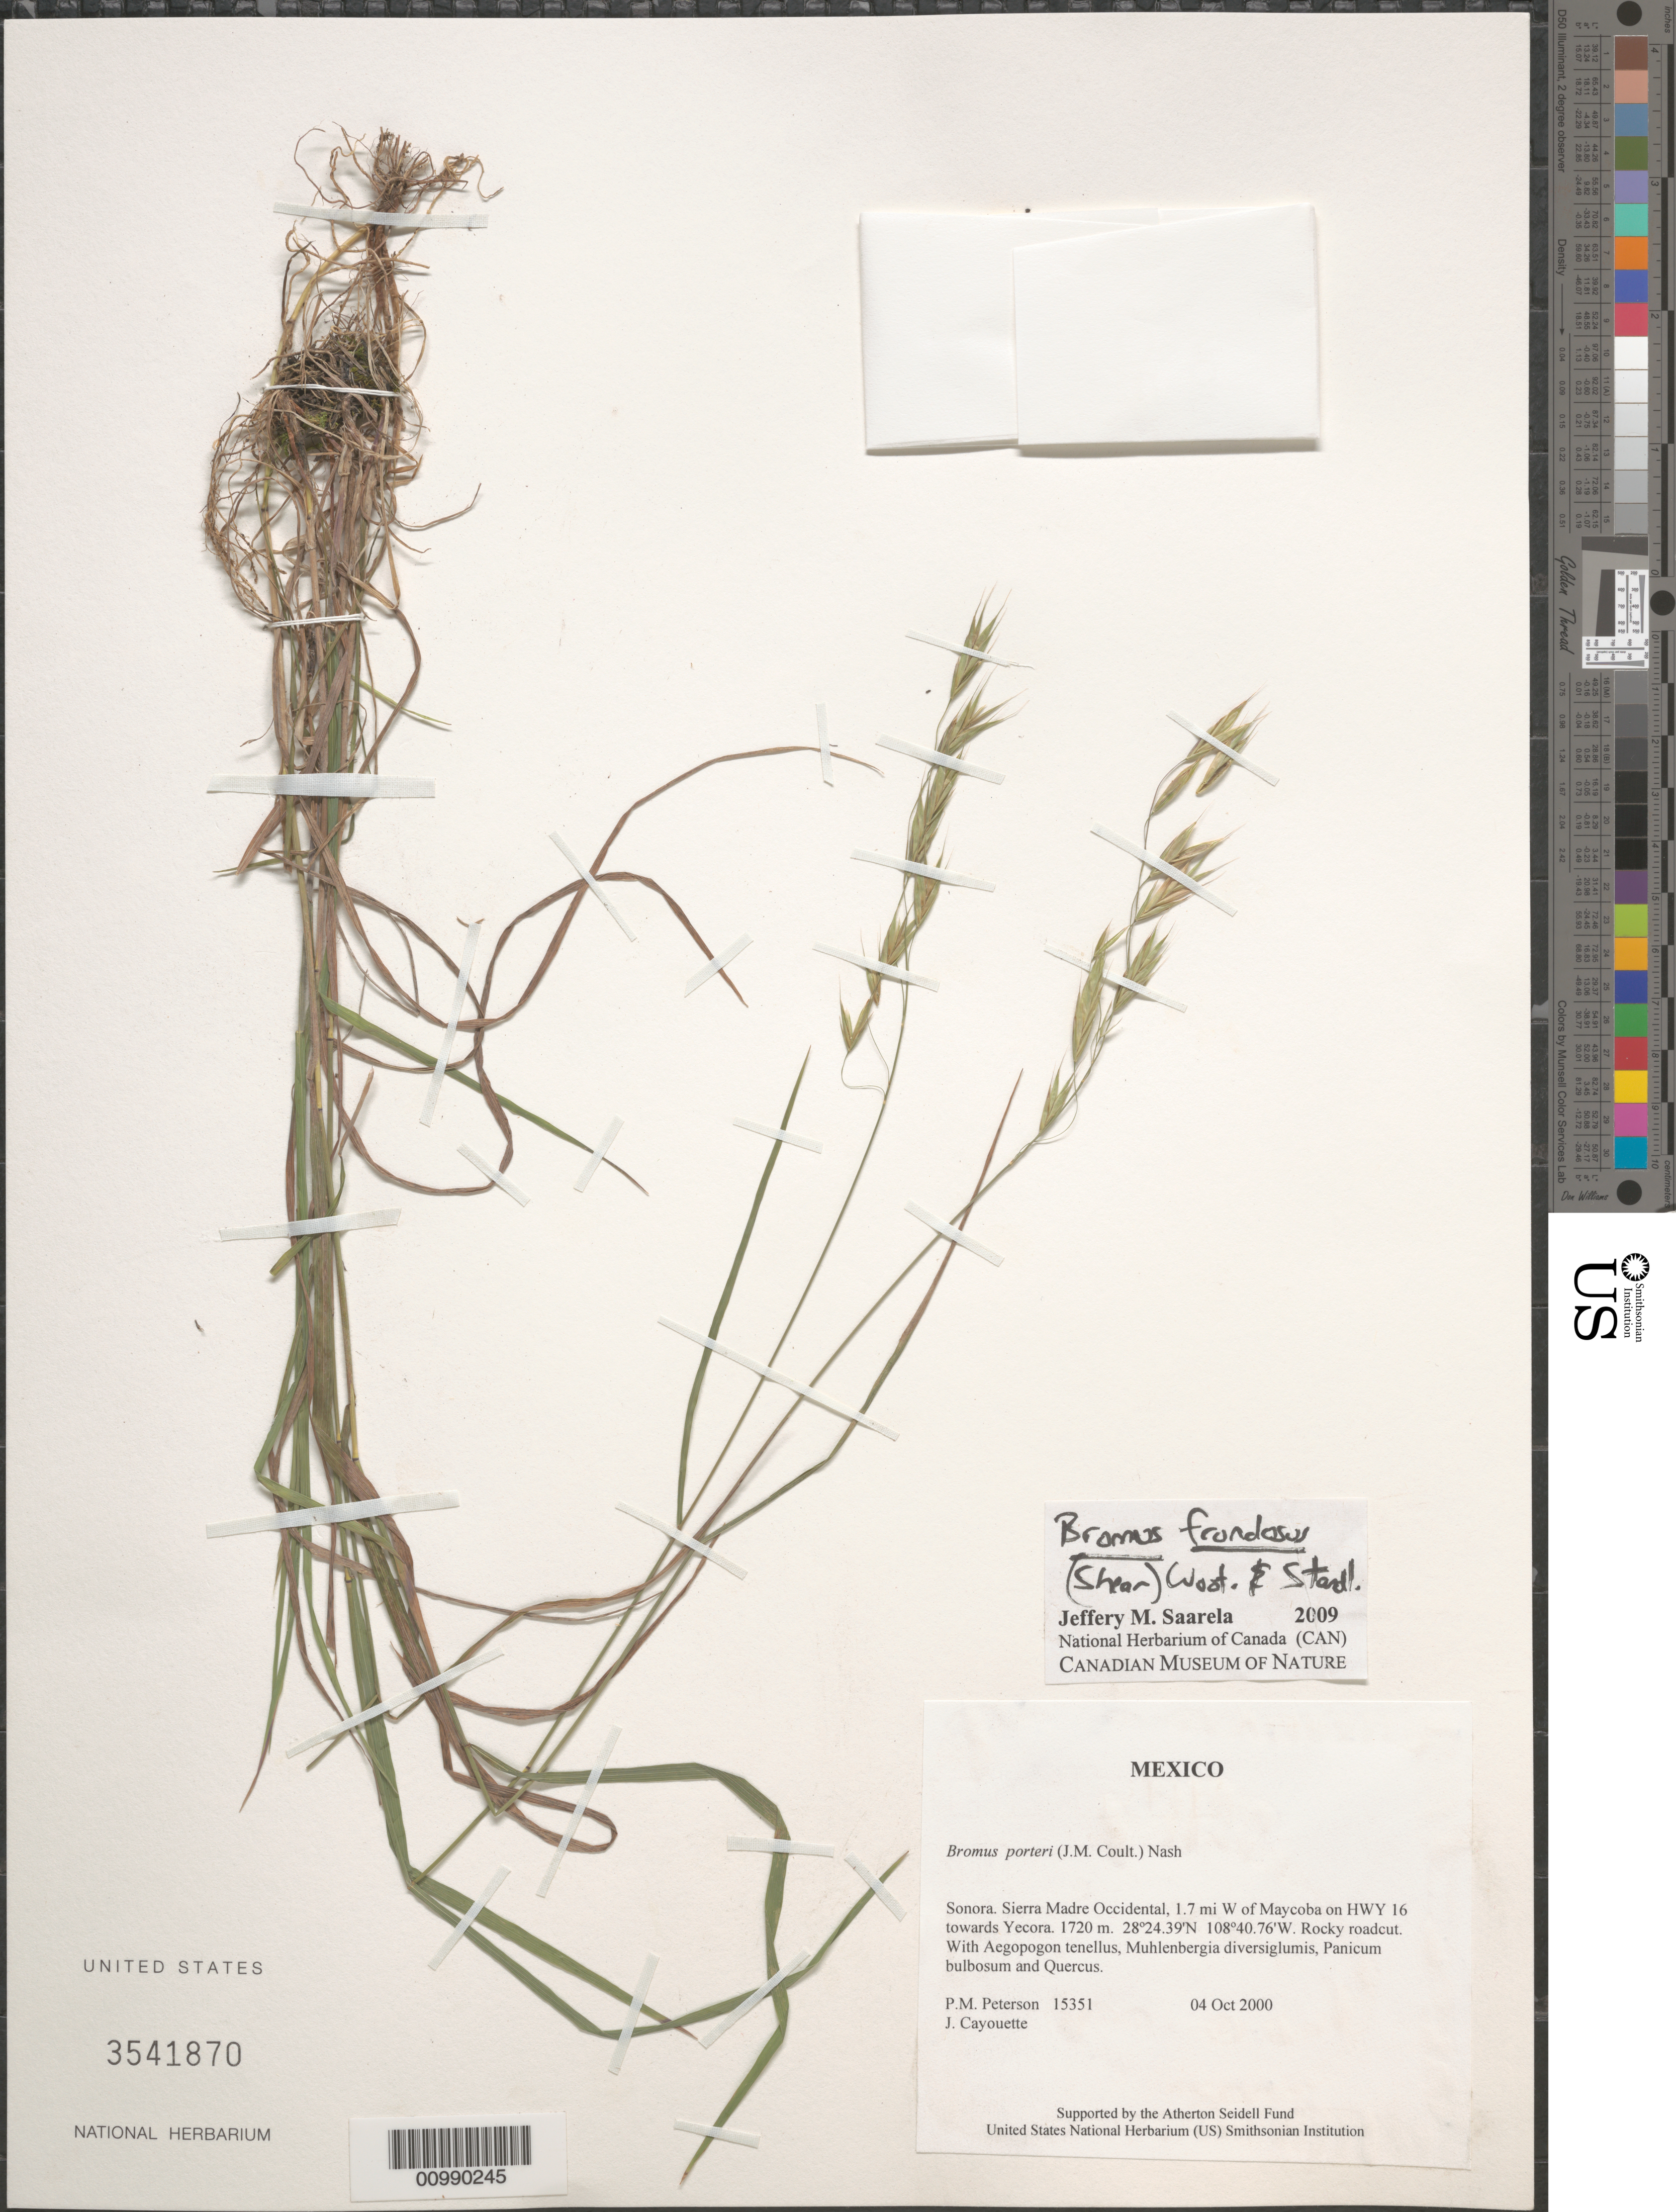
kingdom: Plantae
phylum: Tracheophyta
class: Liliopsida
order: Poales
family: Poaceae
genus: Bromus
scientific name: Bromus frondosus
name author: (Shear) Wooton & Standl.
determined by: Saarela, J. M., (CAN), Canadian Museum of Nature (CANADA)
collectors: P. M. Peterson & J. Cayouette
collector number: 15351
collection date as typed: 04 Oct 2000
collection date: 2000-10-04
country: Mexico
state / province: Sonora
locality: Sierra Madre Occidental, 1.7 mi W of Maycoba on HWY 16 towards Yecora.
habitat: Rocky roadcut.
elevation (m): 1720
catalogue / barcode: US 3541870